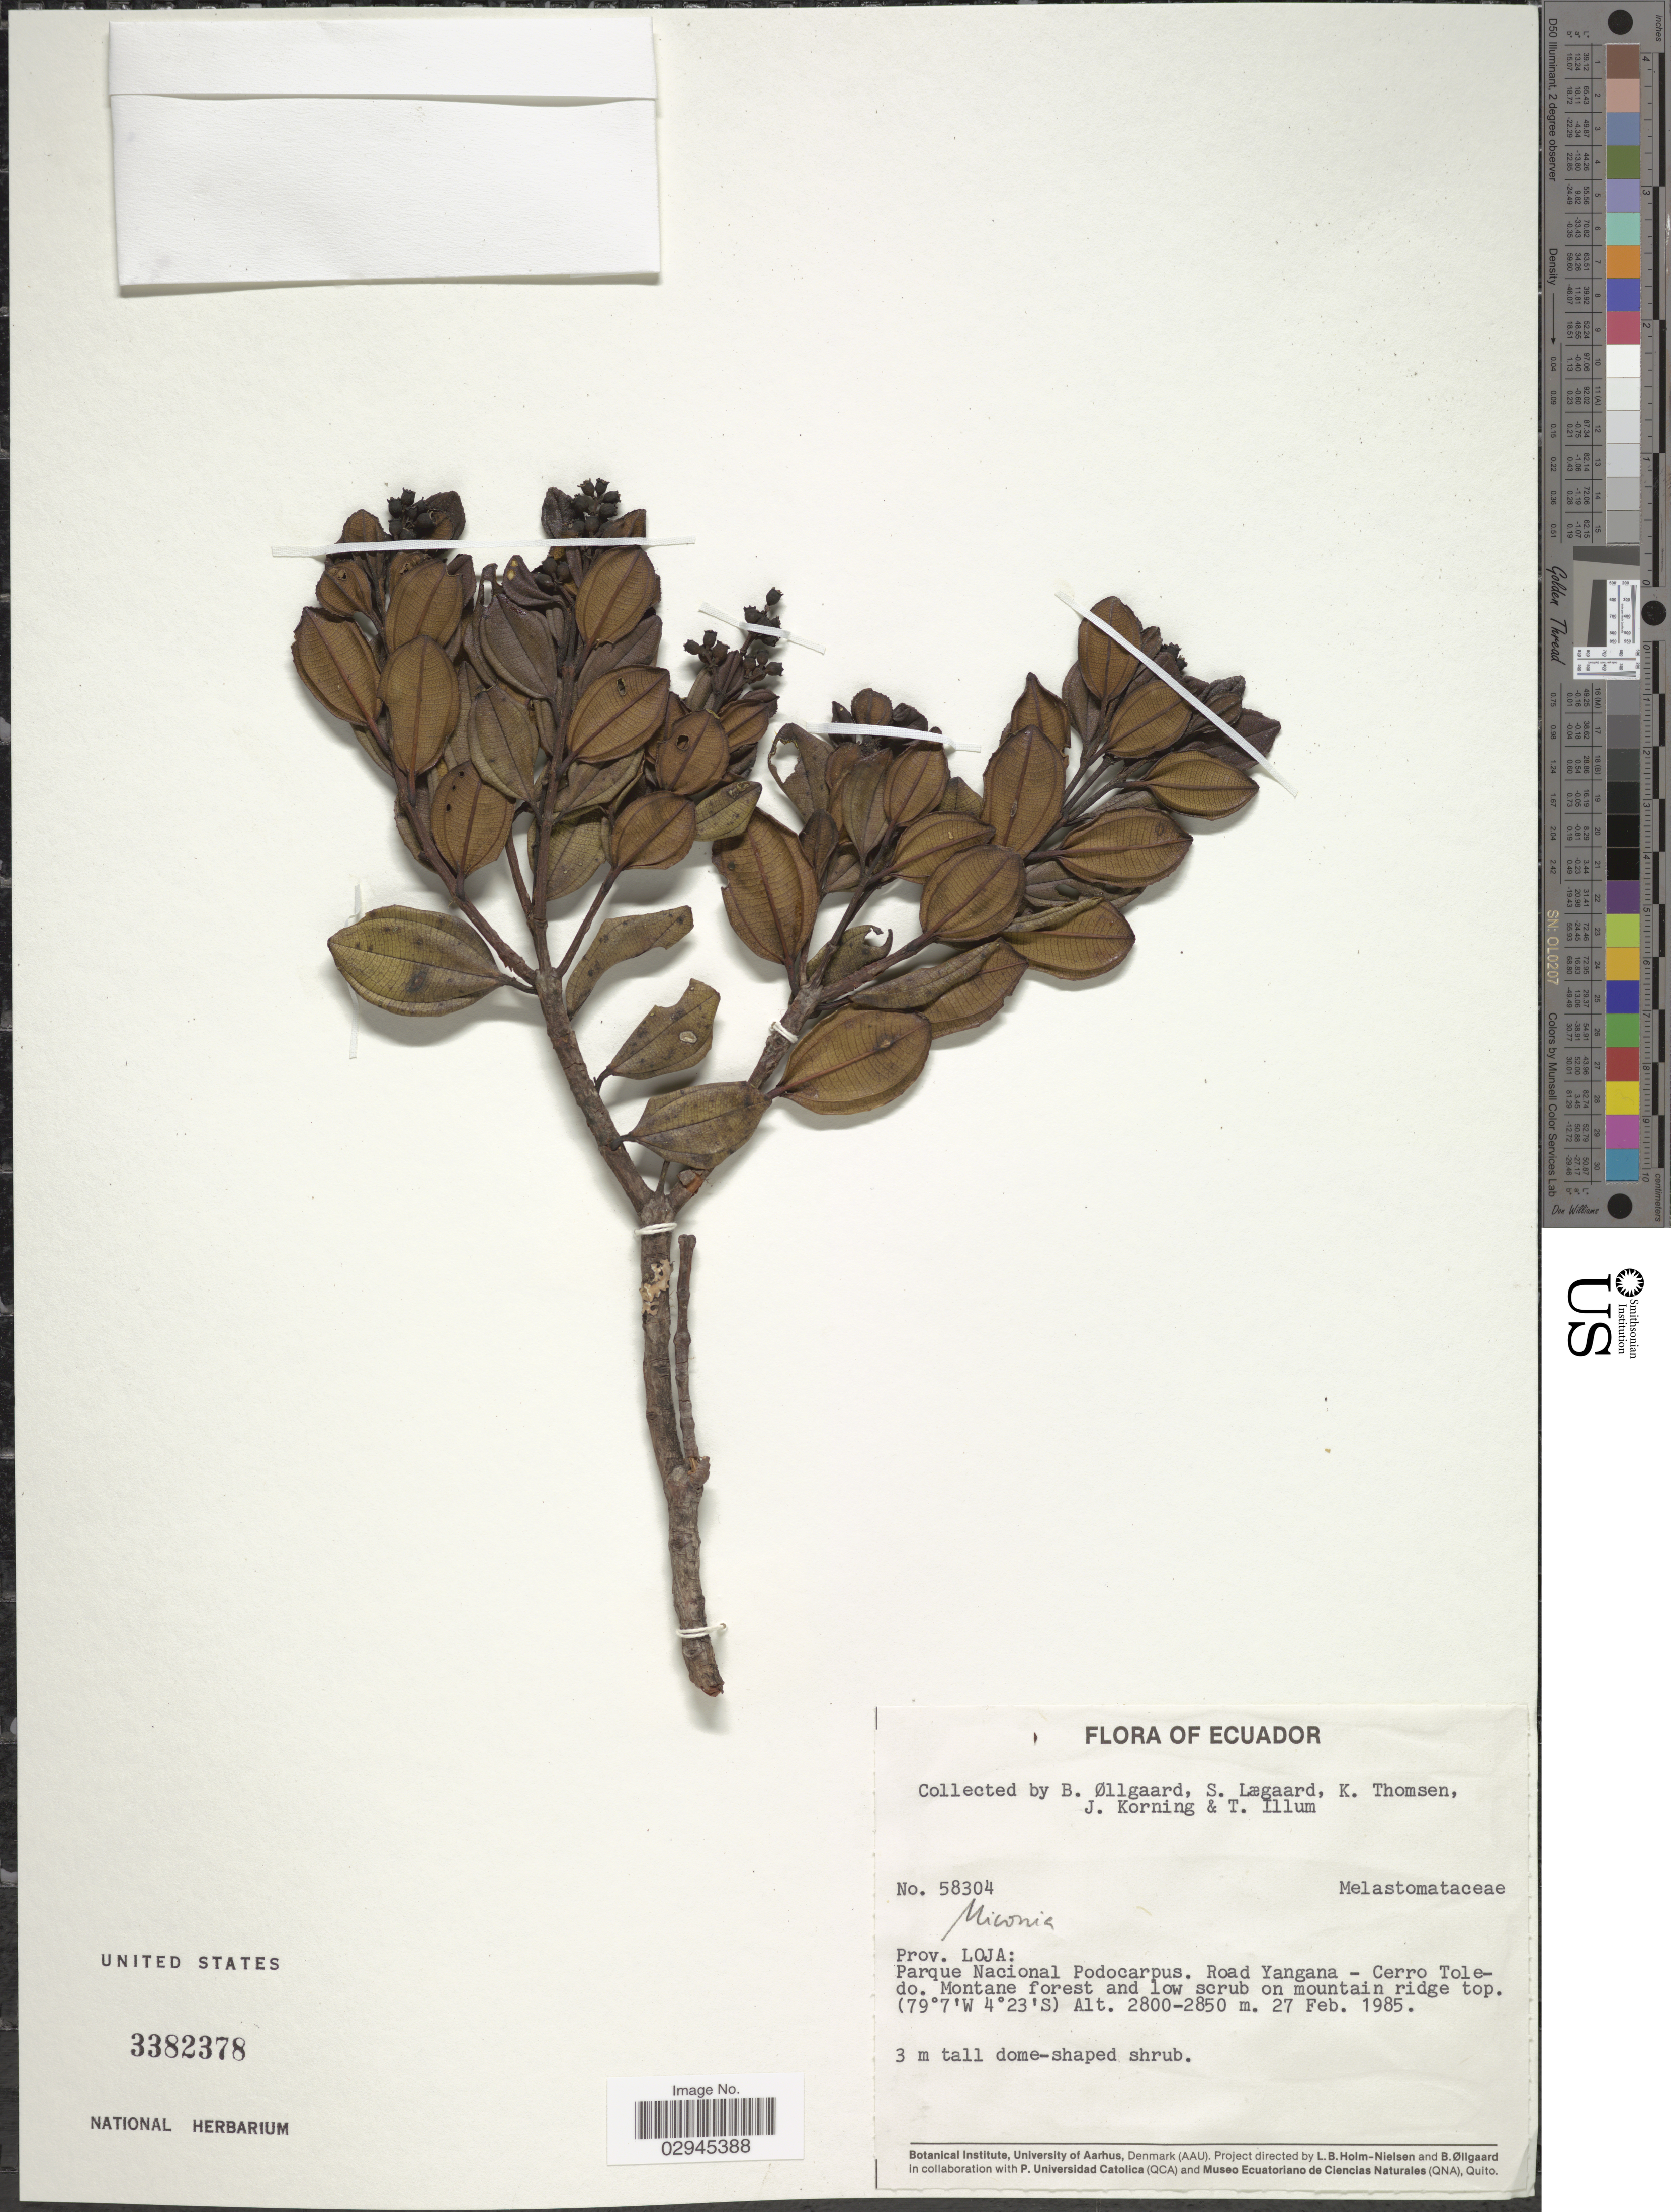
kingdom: Plantae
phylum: Tracheophyta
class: Magnoliopsida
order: Myrtales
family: Melastomataceae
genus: Miconia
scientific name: Miconia sp.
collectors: B. Øllgaard, S. Lægaard, K. Thomsen, J. Korning & T. Illum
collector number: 58304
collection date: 1985-02-27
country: Ecuador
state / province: Loja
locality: Parque Nacional Podocarpus. Road Yangana - Cerro Toledo. Montane forest and low shrub on mountain ridge top.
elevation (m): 2800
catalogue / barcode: US 3382378